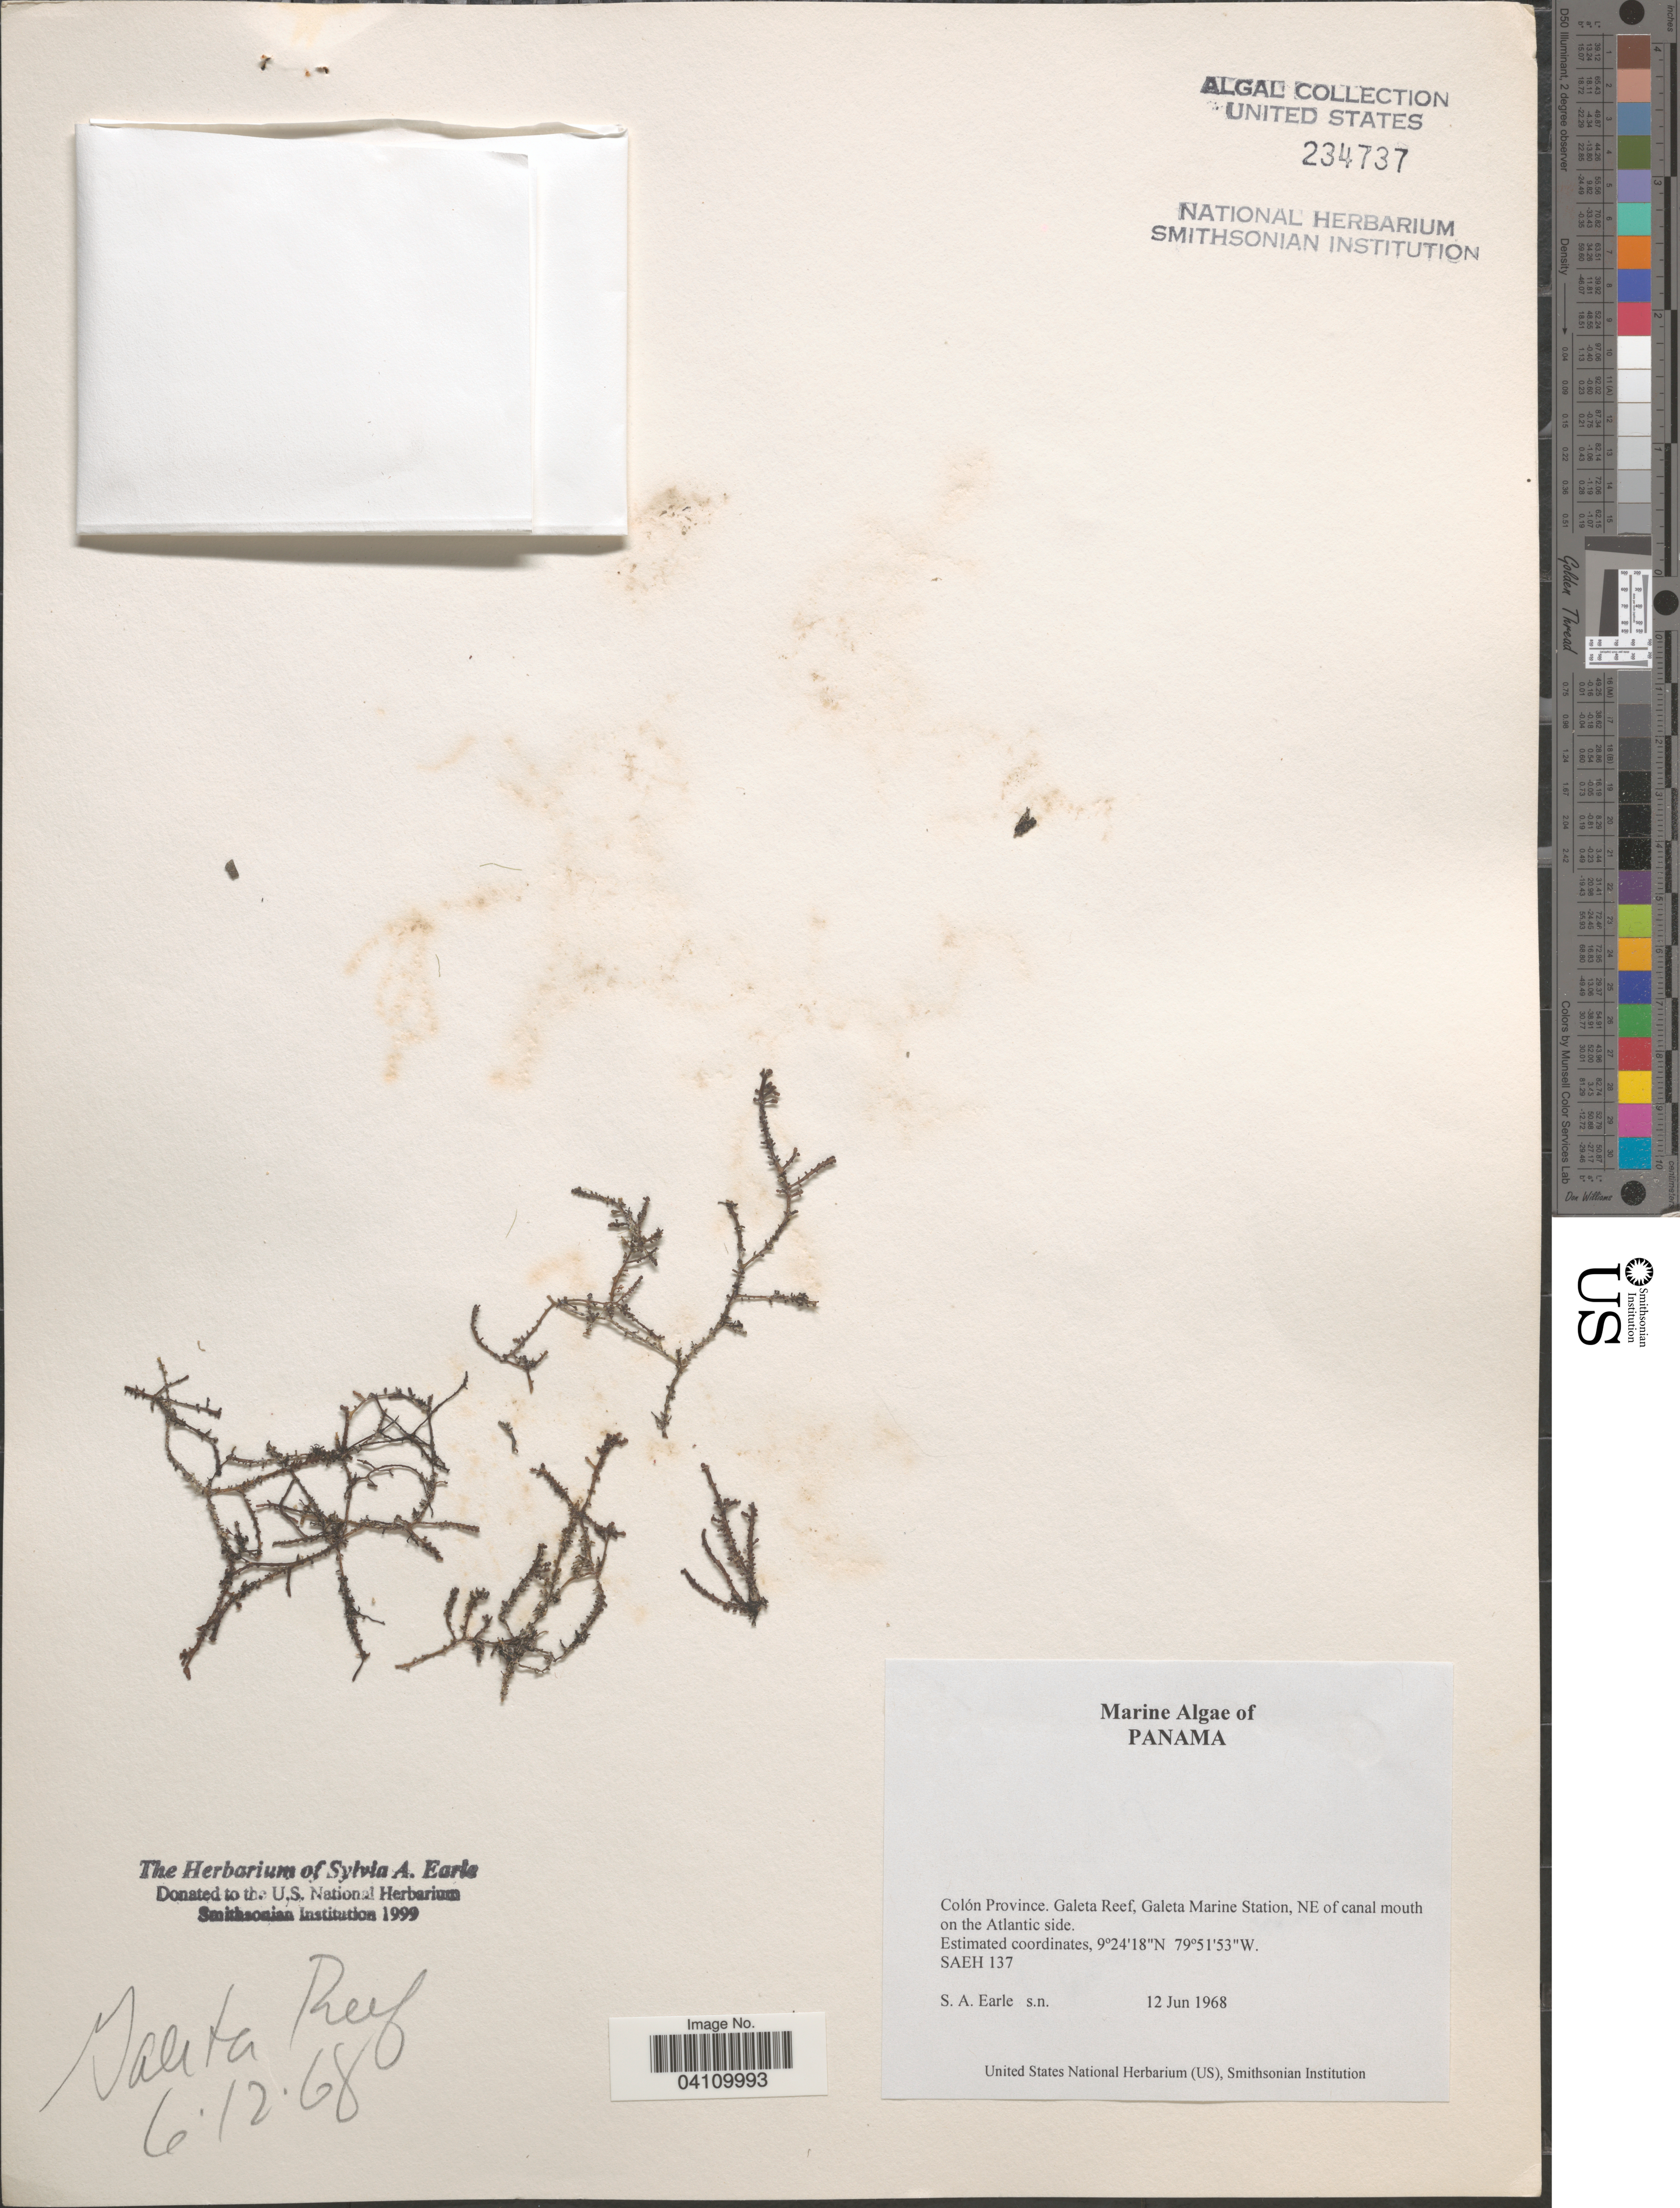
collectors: S. A. Earle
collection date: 1968-06-12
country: Panama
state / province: Colón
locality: Galeta Reef, Galeta Marine Station, NE of canal mouth on the Atlantic side.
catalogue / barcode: US 234737